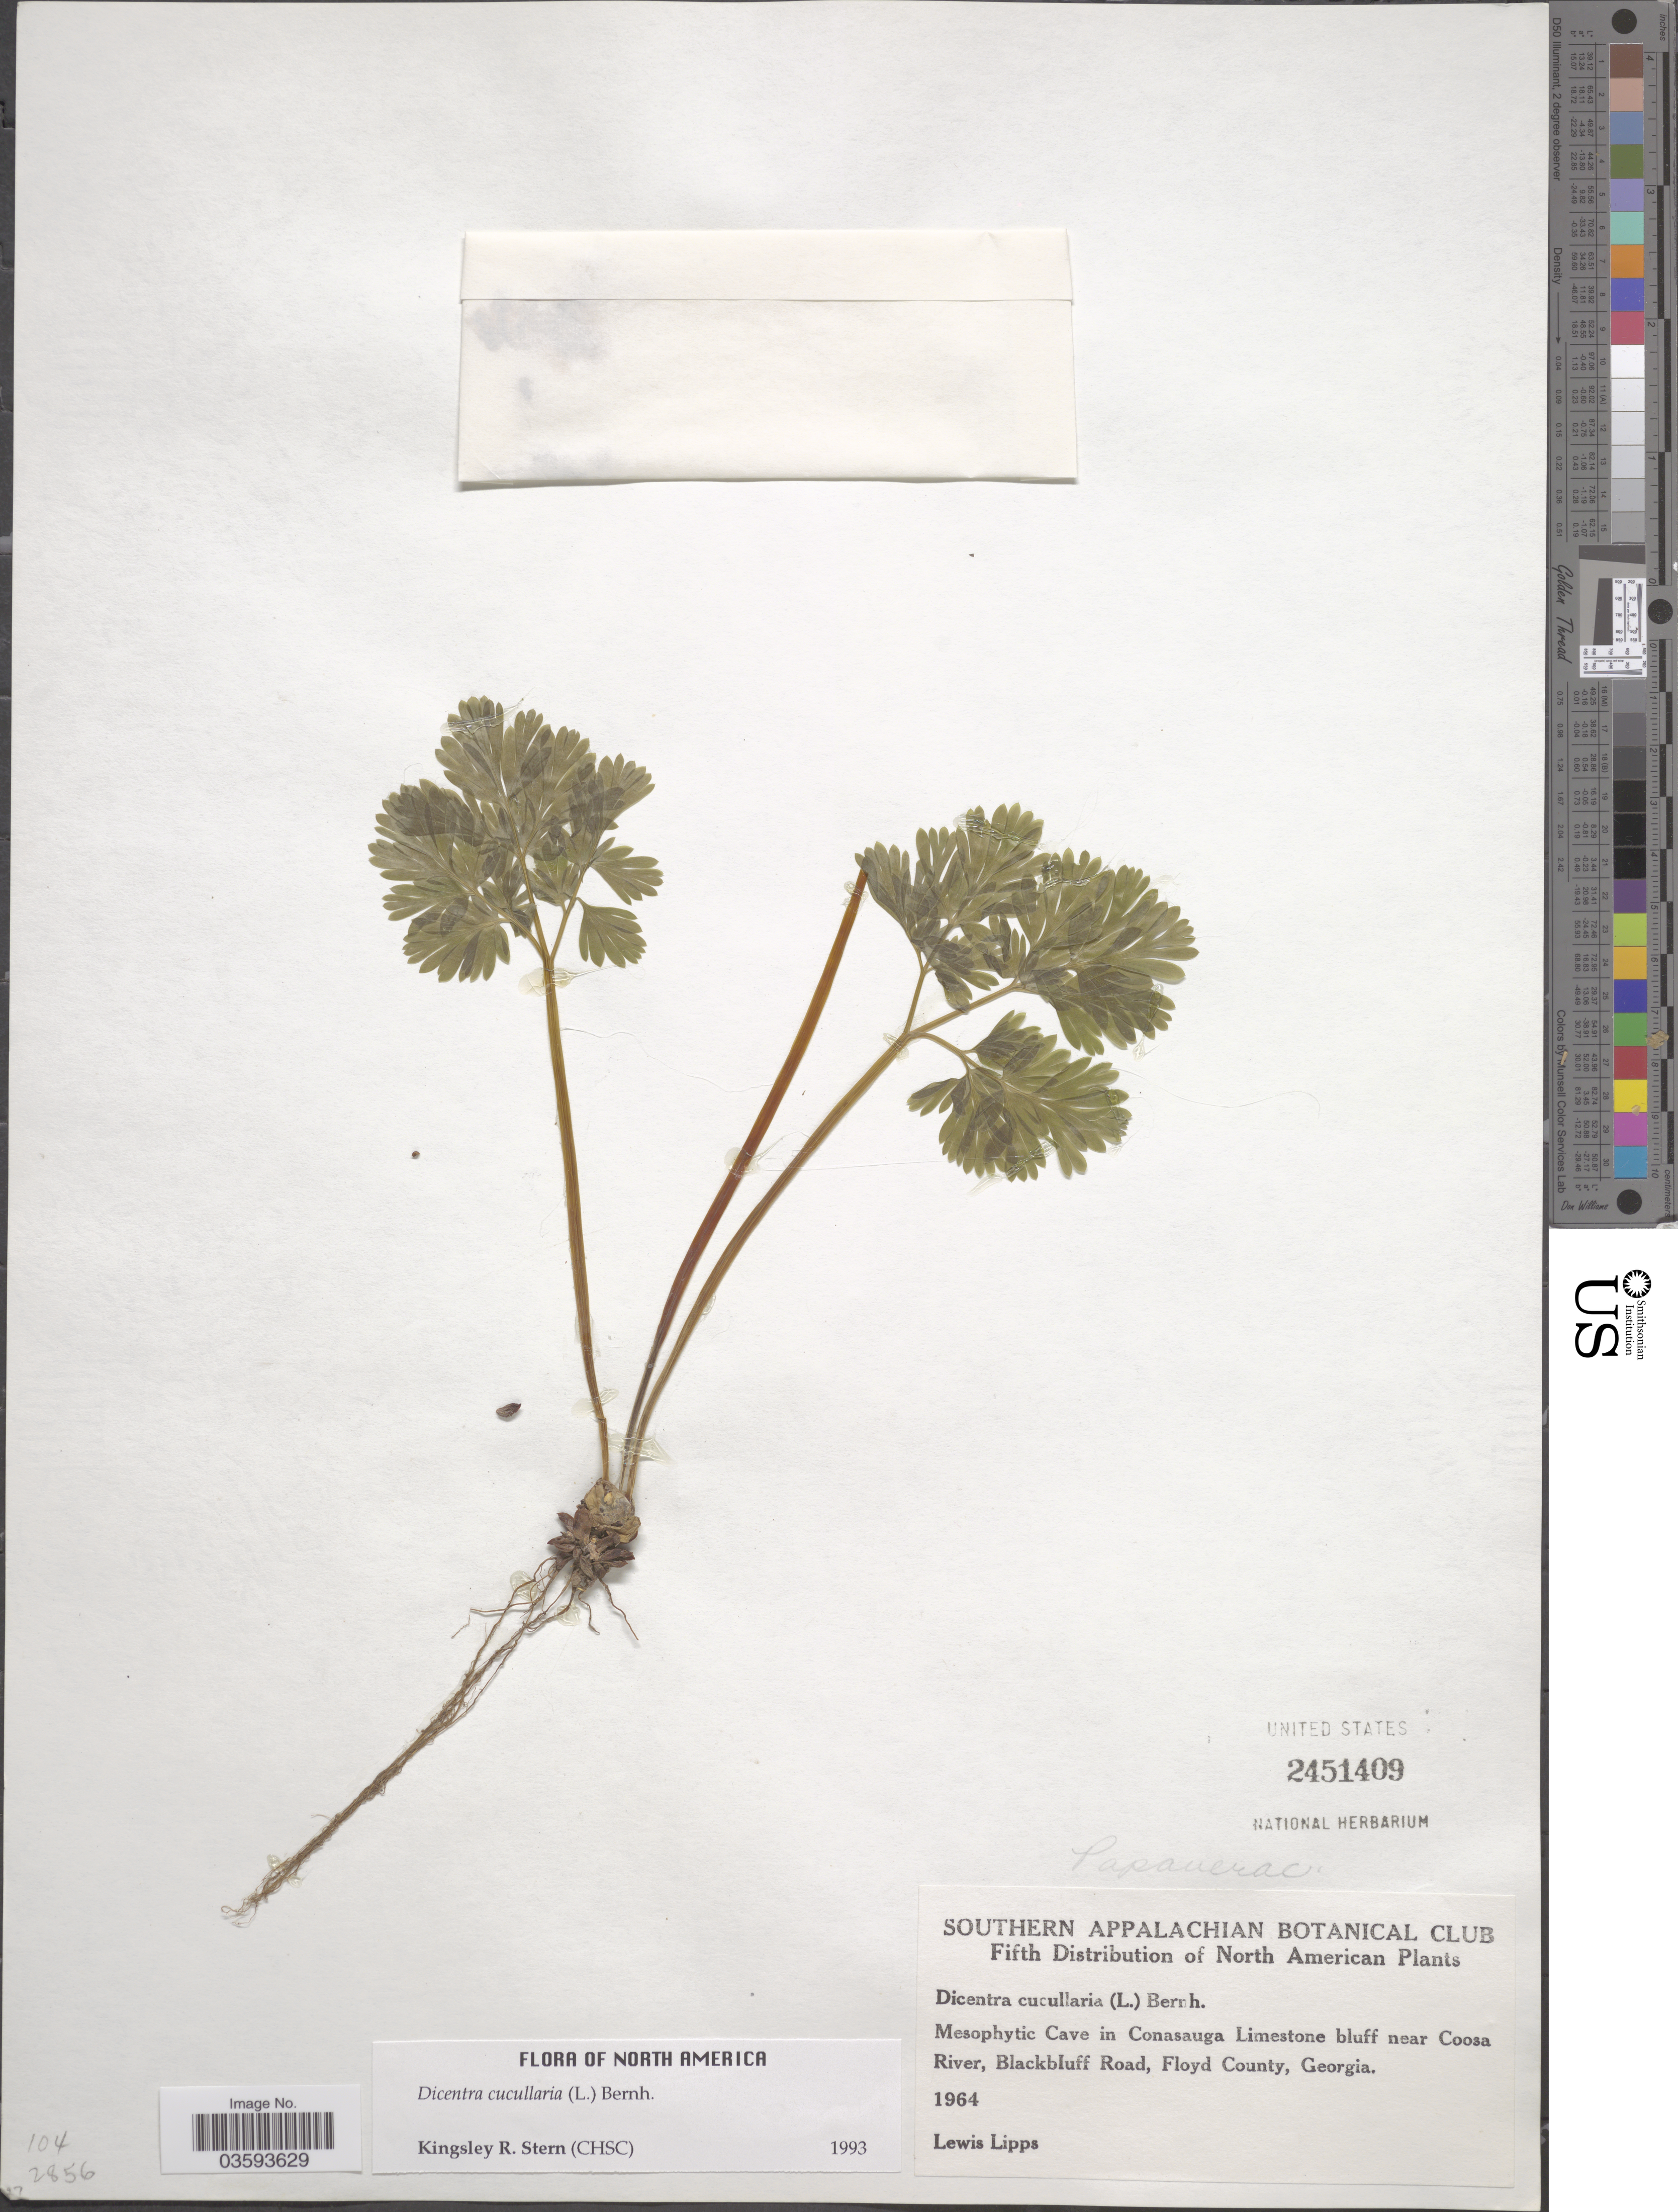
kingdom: Plantae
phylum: Tracheophyta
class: Magnoliopsida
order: Ranunculales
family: Papaveraceae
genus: Dicentra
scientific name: Dicentra cucullaria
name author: (L.) Bernh.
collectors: L. Lipps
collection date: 1964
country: United States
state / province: Georgia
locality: Mesophytic Cave in Conasauga Limestone bluff near Coosa River, Blackbluff Road, Floyd County.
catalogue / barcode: US 2451409